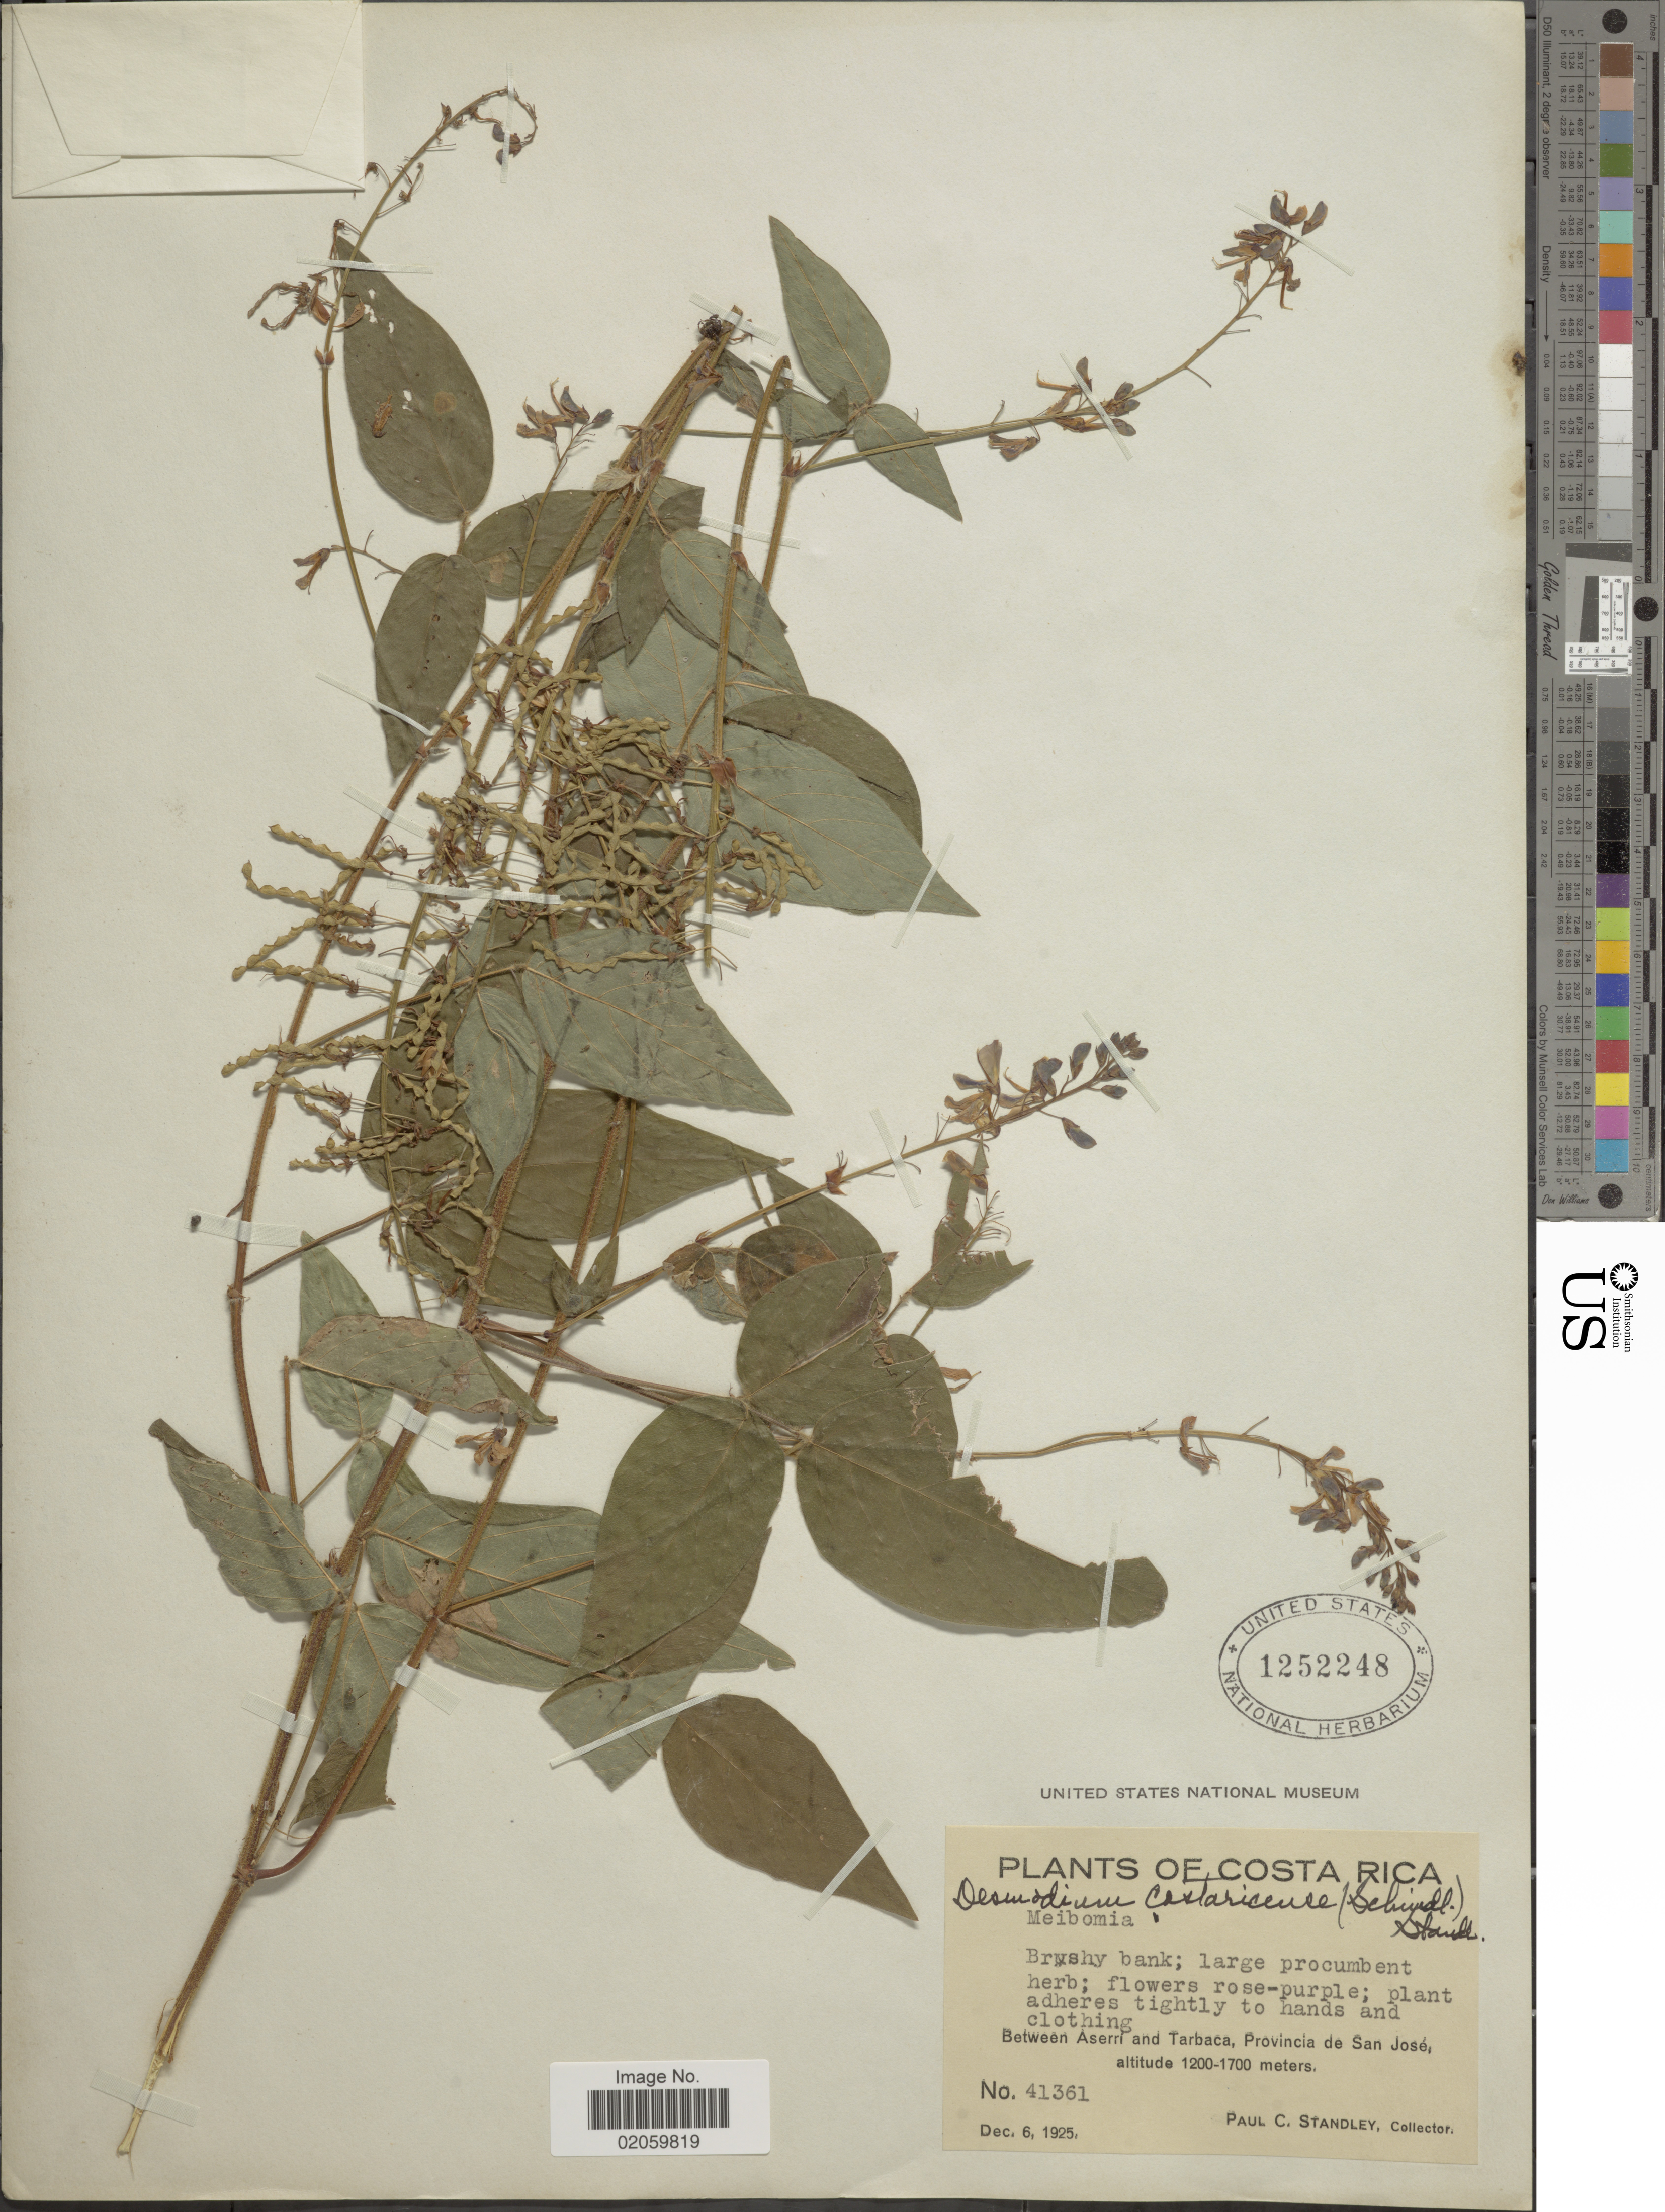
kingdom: Plantae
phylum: Tracheophyta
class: Magnoliopsida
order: Fabales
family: Fabaceae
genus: Desmodium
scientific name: Desmodium maxonii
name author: (Standl.) Standl.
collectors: P. C. Standley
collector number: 41361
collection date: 1925-11-06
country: Costa Rica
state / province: San José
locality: Between Aerri and Tarbaca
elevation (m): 1200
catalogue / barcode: US 1252248